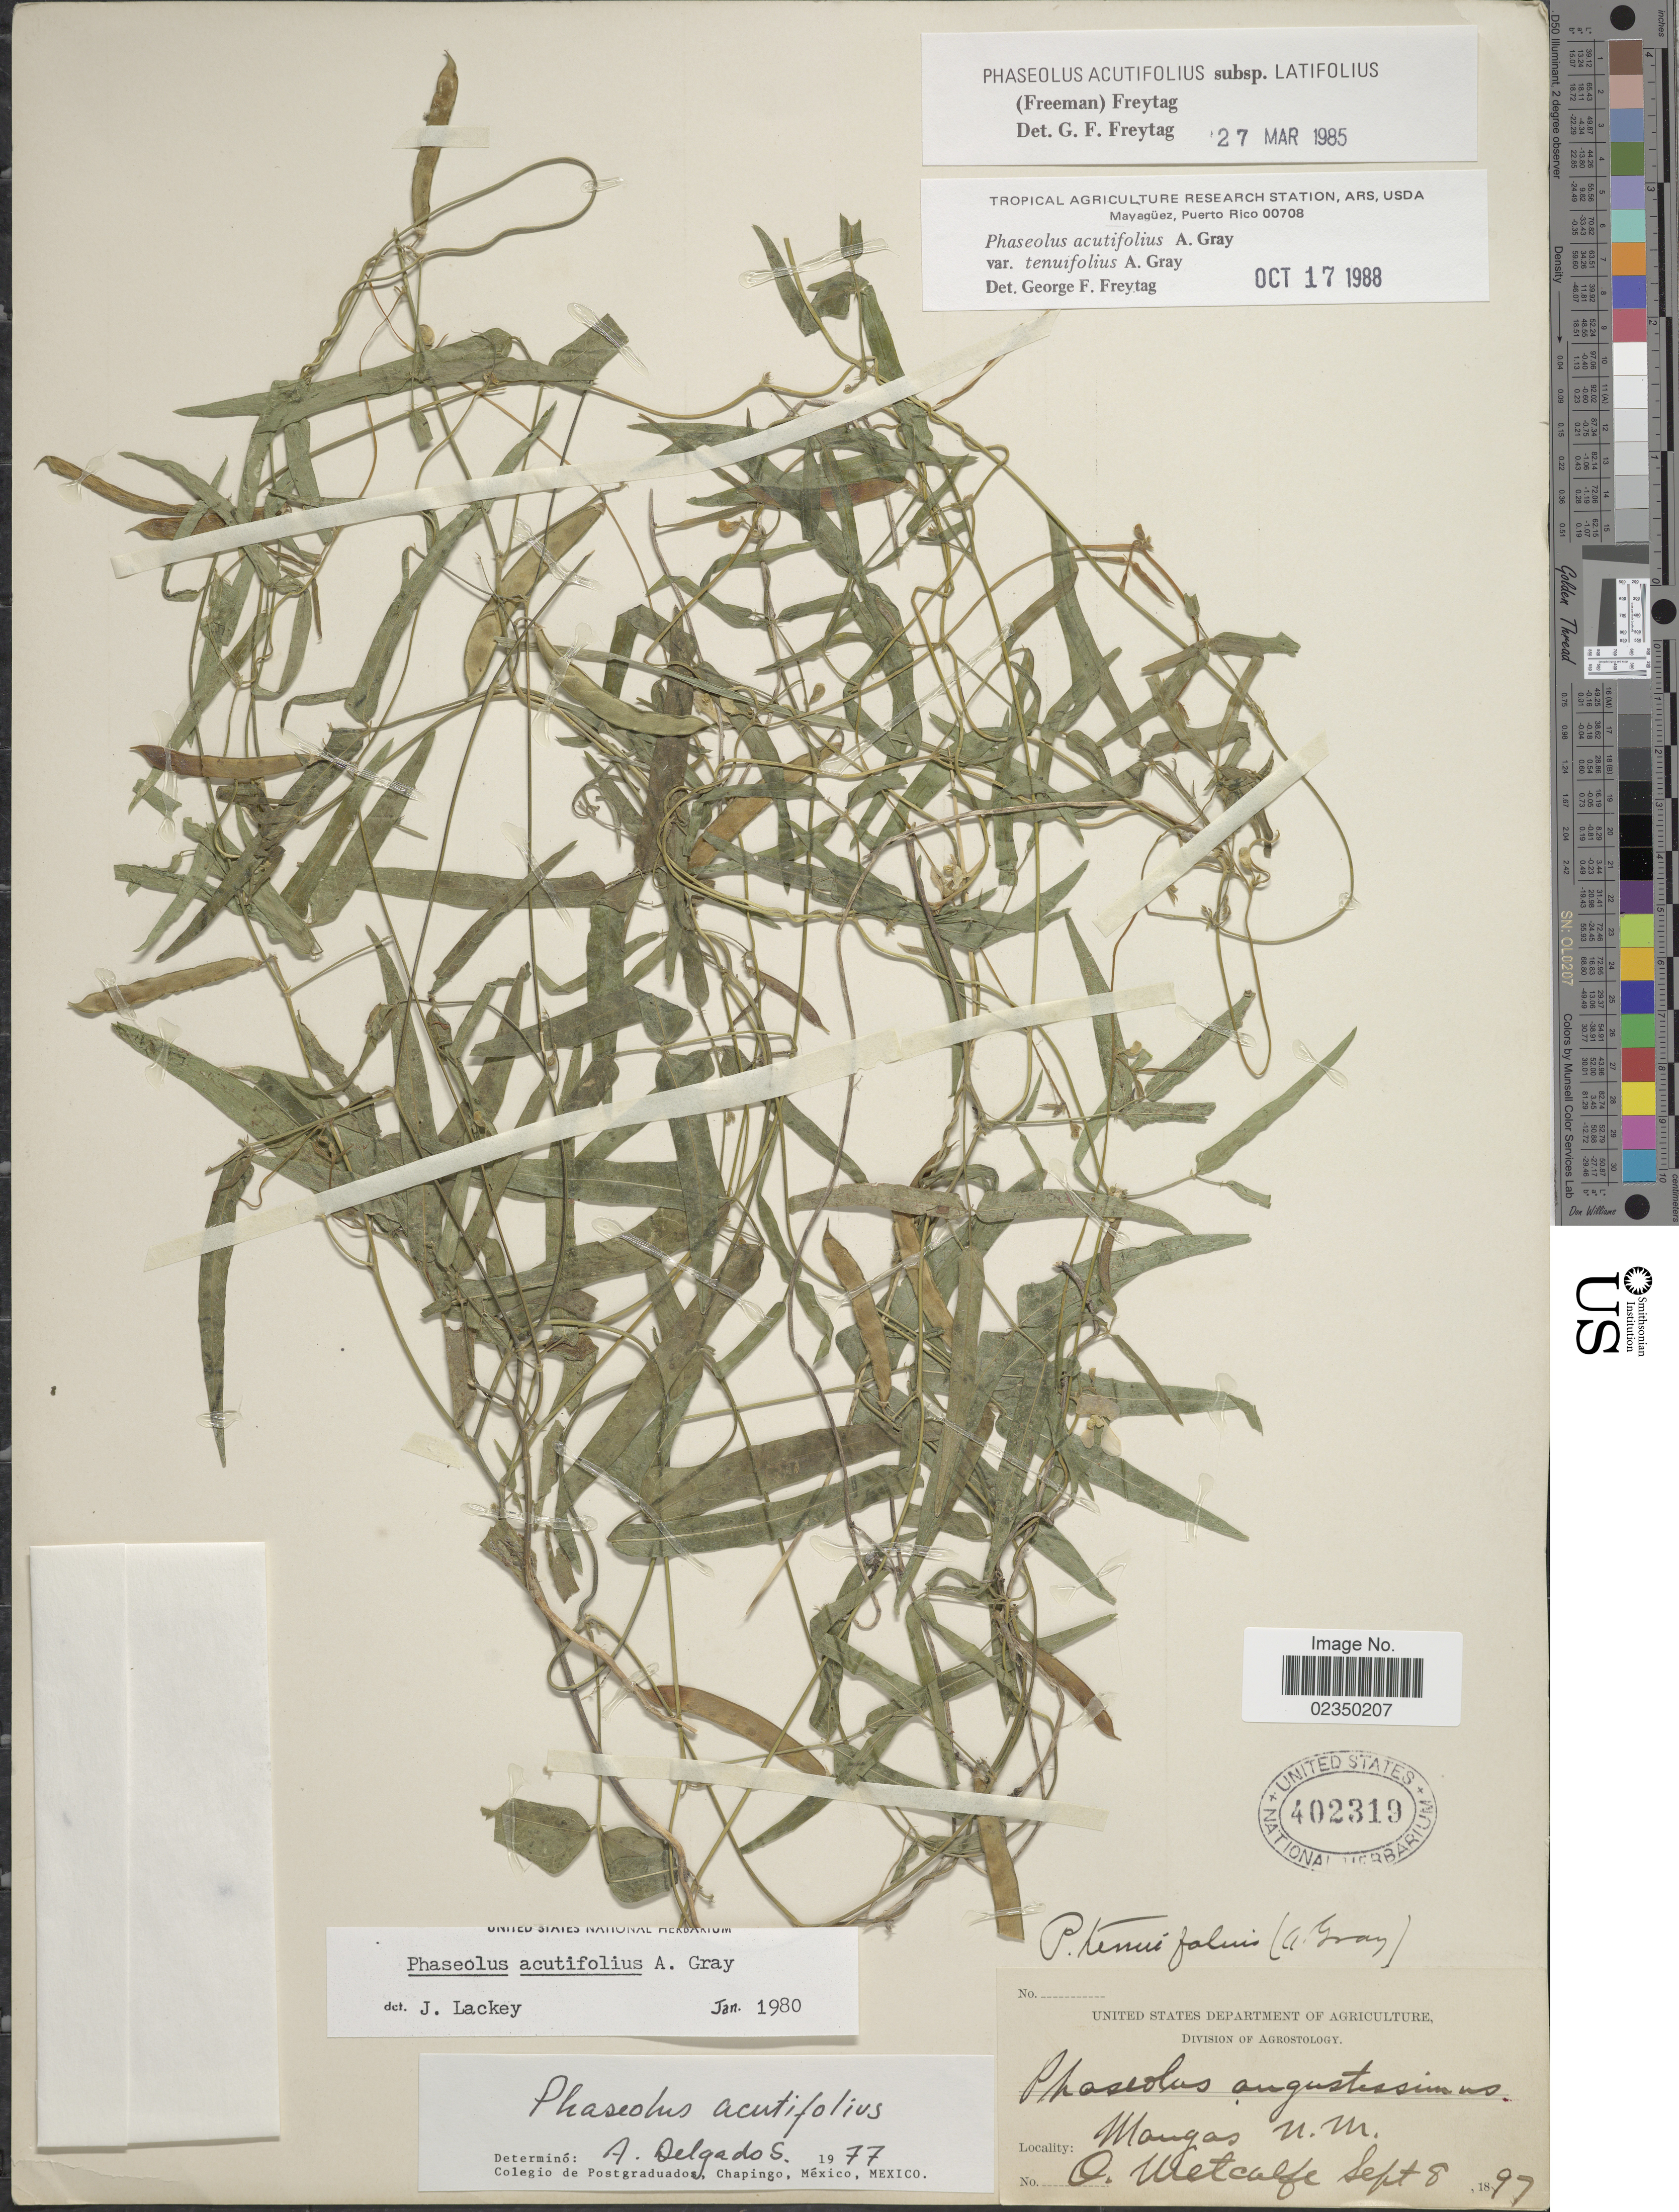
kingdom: Plantae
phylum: Tracheophyta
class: Magnoliopsida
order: Fabales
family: Fabaceae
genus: Phaseolus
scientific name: Phaseolus acutifolius var. tenuifolius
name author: A. Gray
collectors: O. B. Metcalfe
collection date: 1897-09-08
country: United States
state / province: New Mexico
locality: Mangas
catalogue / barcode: US 402319